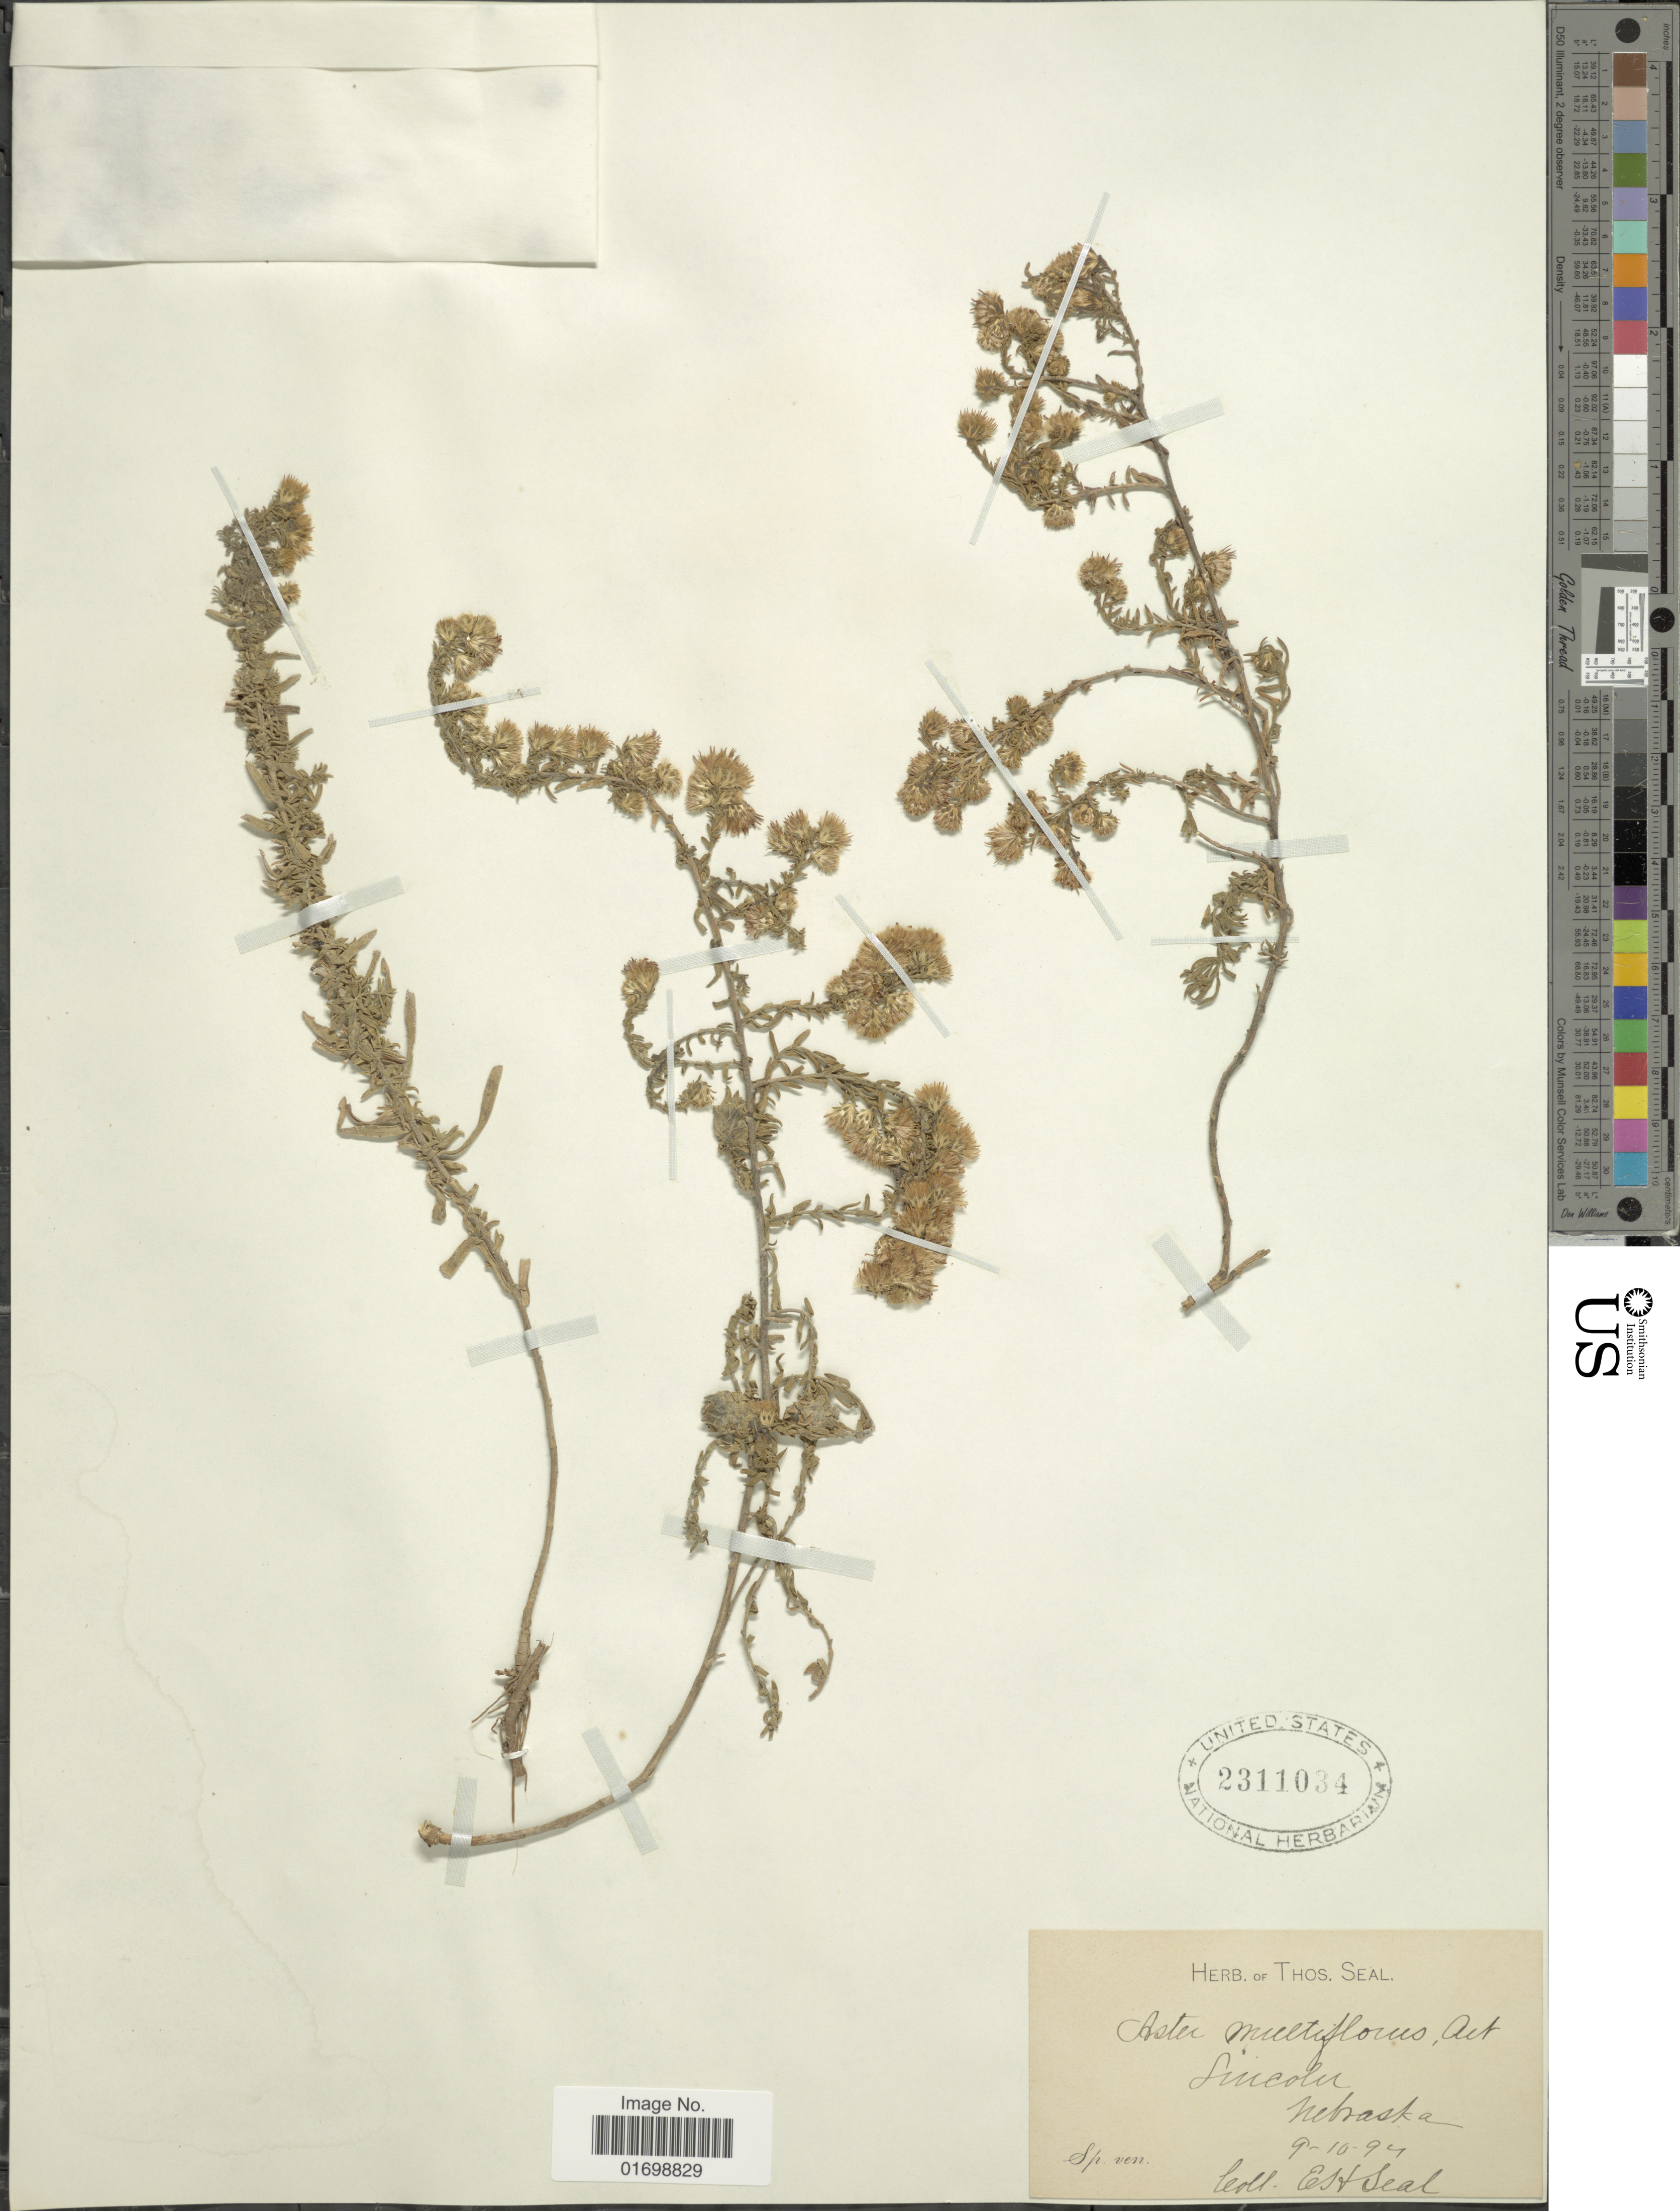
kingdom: Plantae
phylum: Tracheophyta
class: Magnoliopsida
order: Asterales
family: Asteraceae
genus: Symphyotrichum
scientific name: Symphyotrichum ericoides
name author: (L.) G.L. Nesom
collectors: E. Seal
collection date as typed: Transcribed d/m/y: 10/9/94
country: United States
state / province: Nebraska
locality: Lincoln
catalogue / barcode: US 2311034